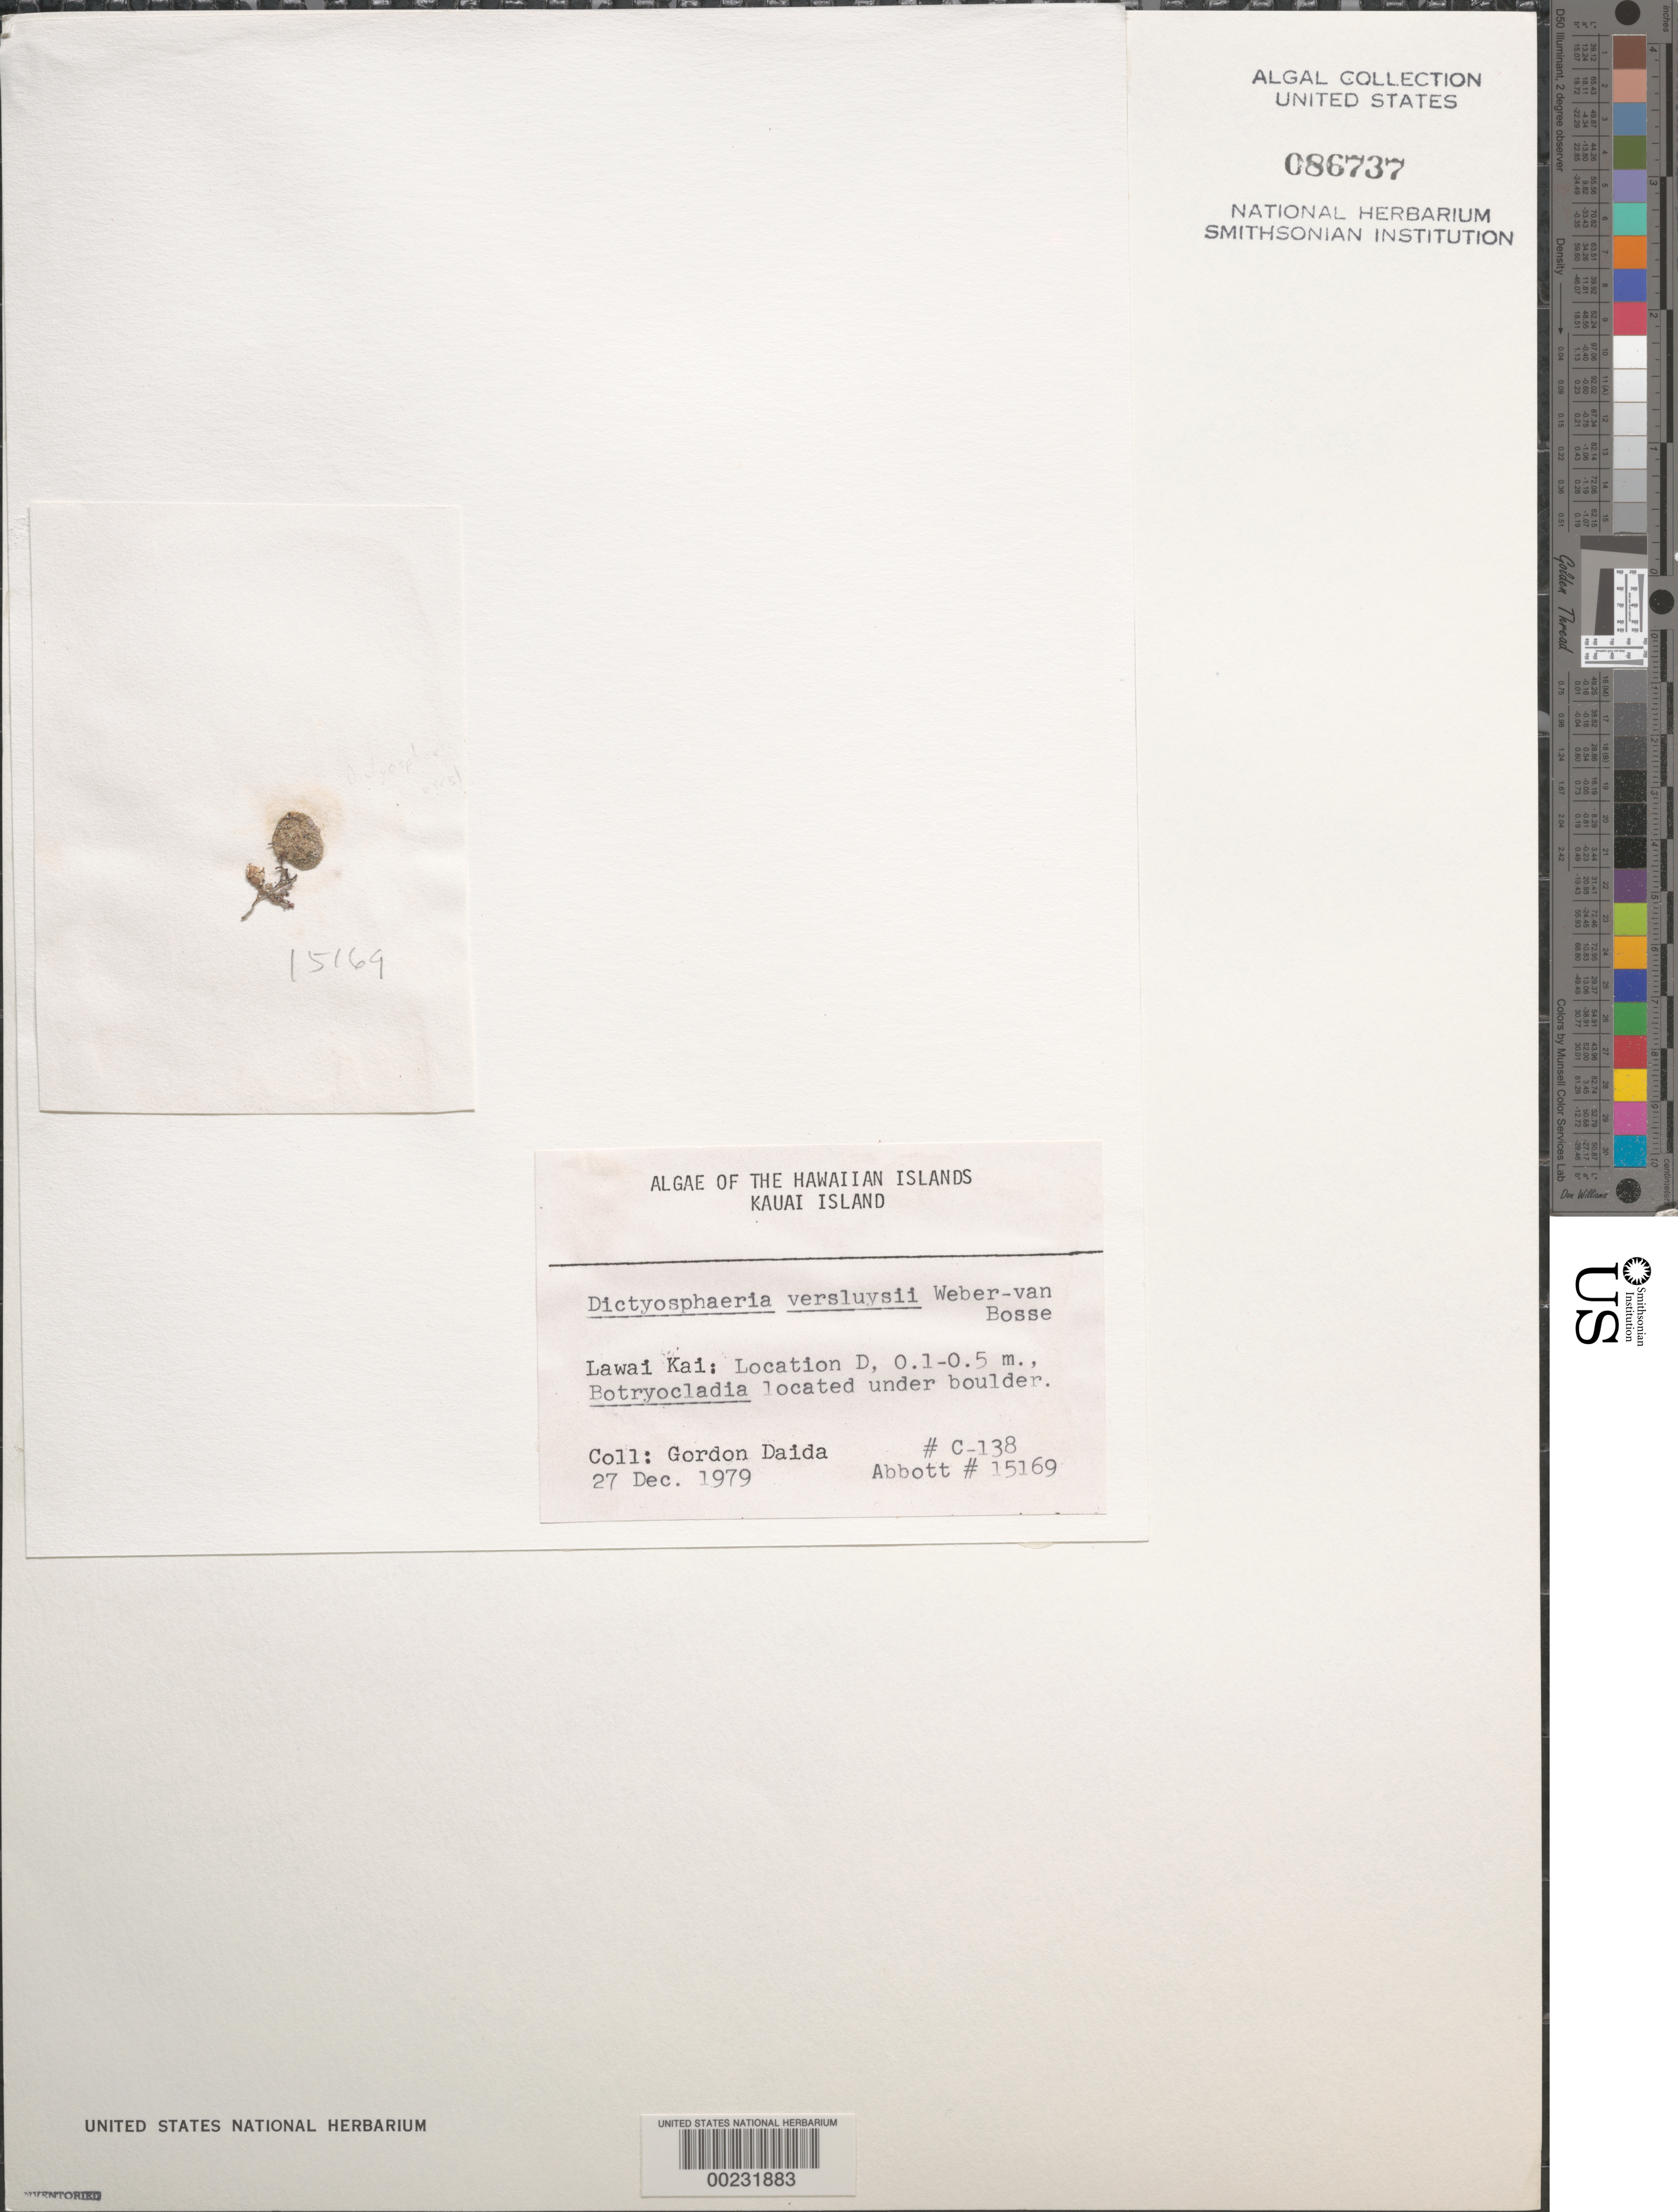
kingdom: Plantae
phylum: Chlorophyta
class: Ulvophyceae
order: Siphonocladales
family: Siphonocladaceae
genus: Dictyosphaeria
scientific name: Dictyosphaeria versluysii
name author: Weber Bosse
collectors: G. Daida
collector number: C138 & IAA 15169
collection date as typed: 27 Dec 1979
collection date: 1979-12-27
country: United States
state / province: Hawaii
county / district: Kauai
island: Kaua'i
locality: Lawai Kai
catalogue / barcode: US 86737